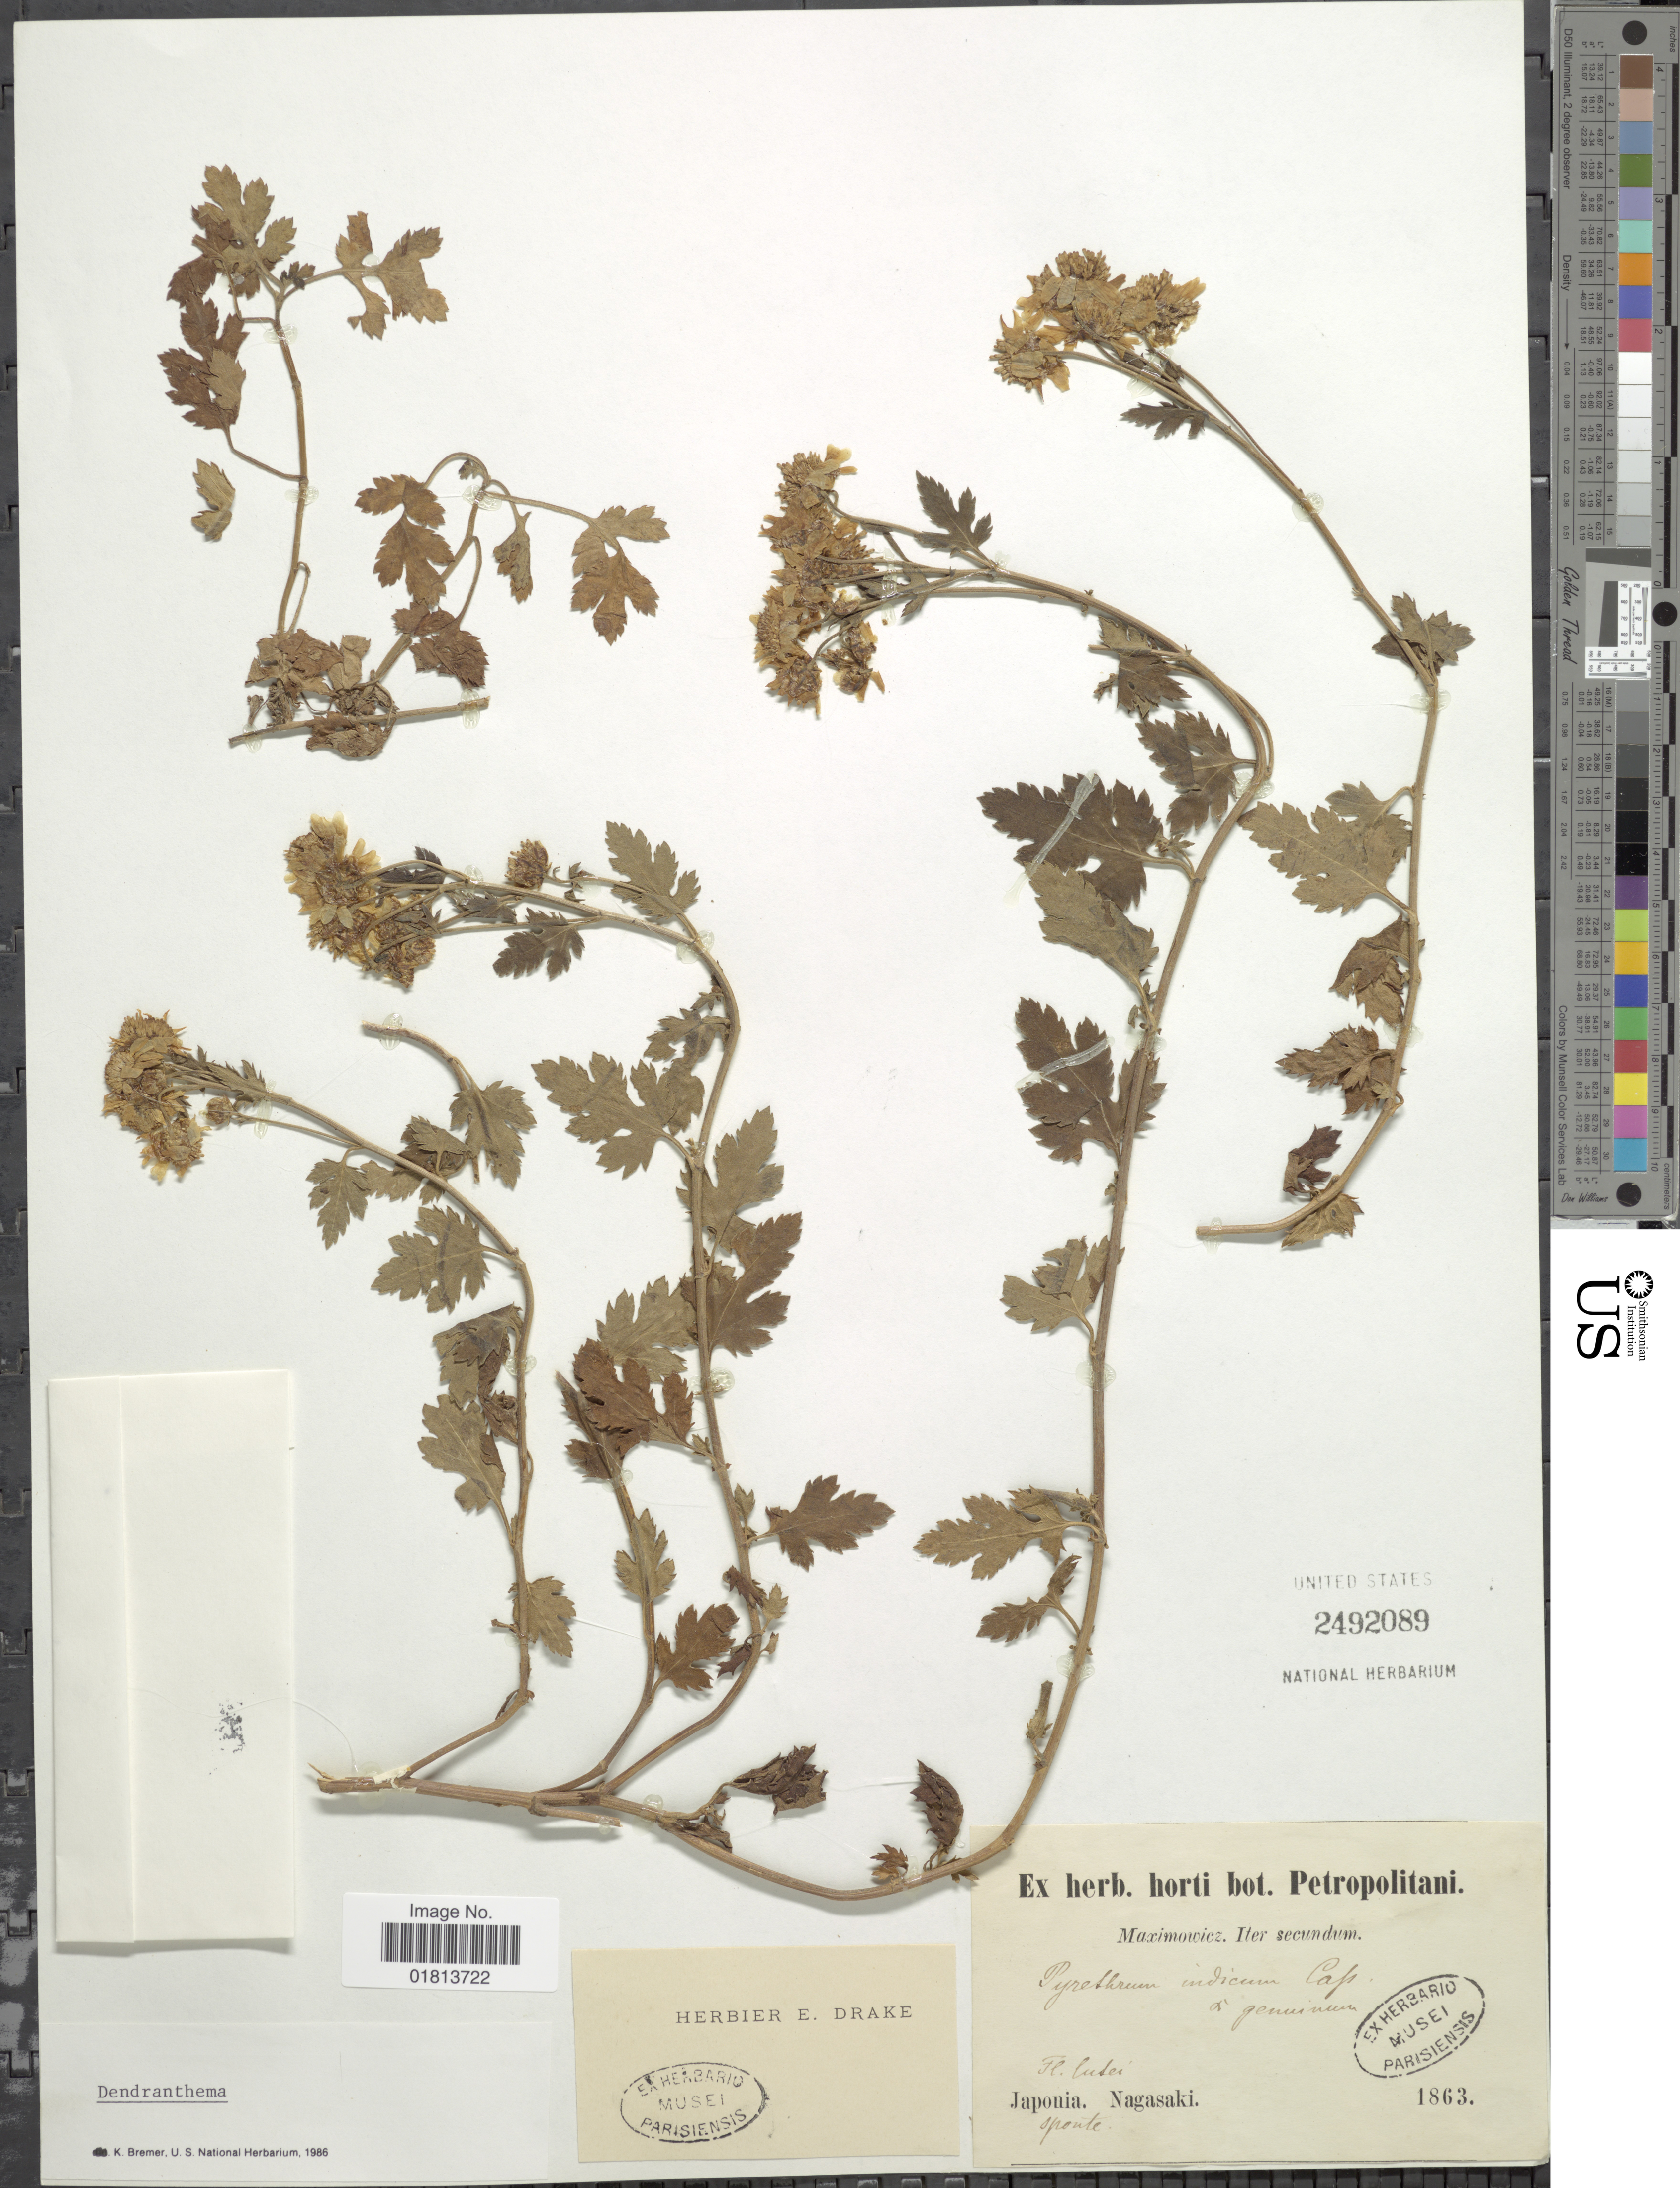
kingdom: Plantae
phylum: Tracheophyta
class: Magnoliopsida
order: Asterales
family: Asteraceae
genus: Dendranthema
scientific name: Dendranthema indicum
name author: (L.) Des Moul.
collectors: Maximowicz, --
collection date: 1863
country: Japan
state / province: Nagasaki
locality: Fl. lutei, Japonia, Nagasaki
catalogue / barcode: US 2492089